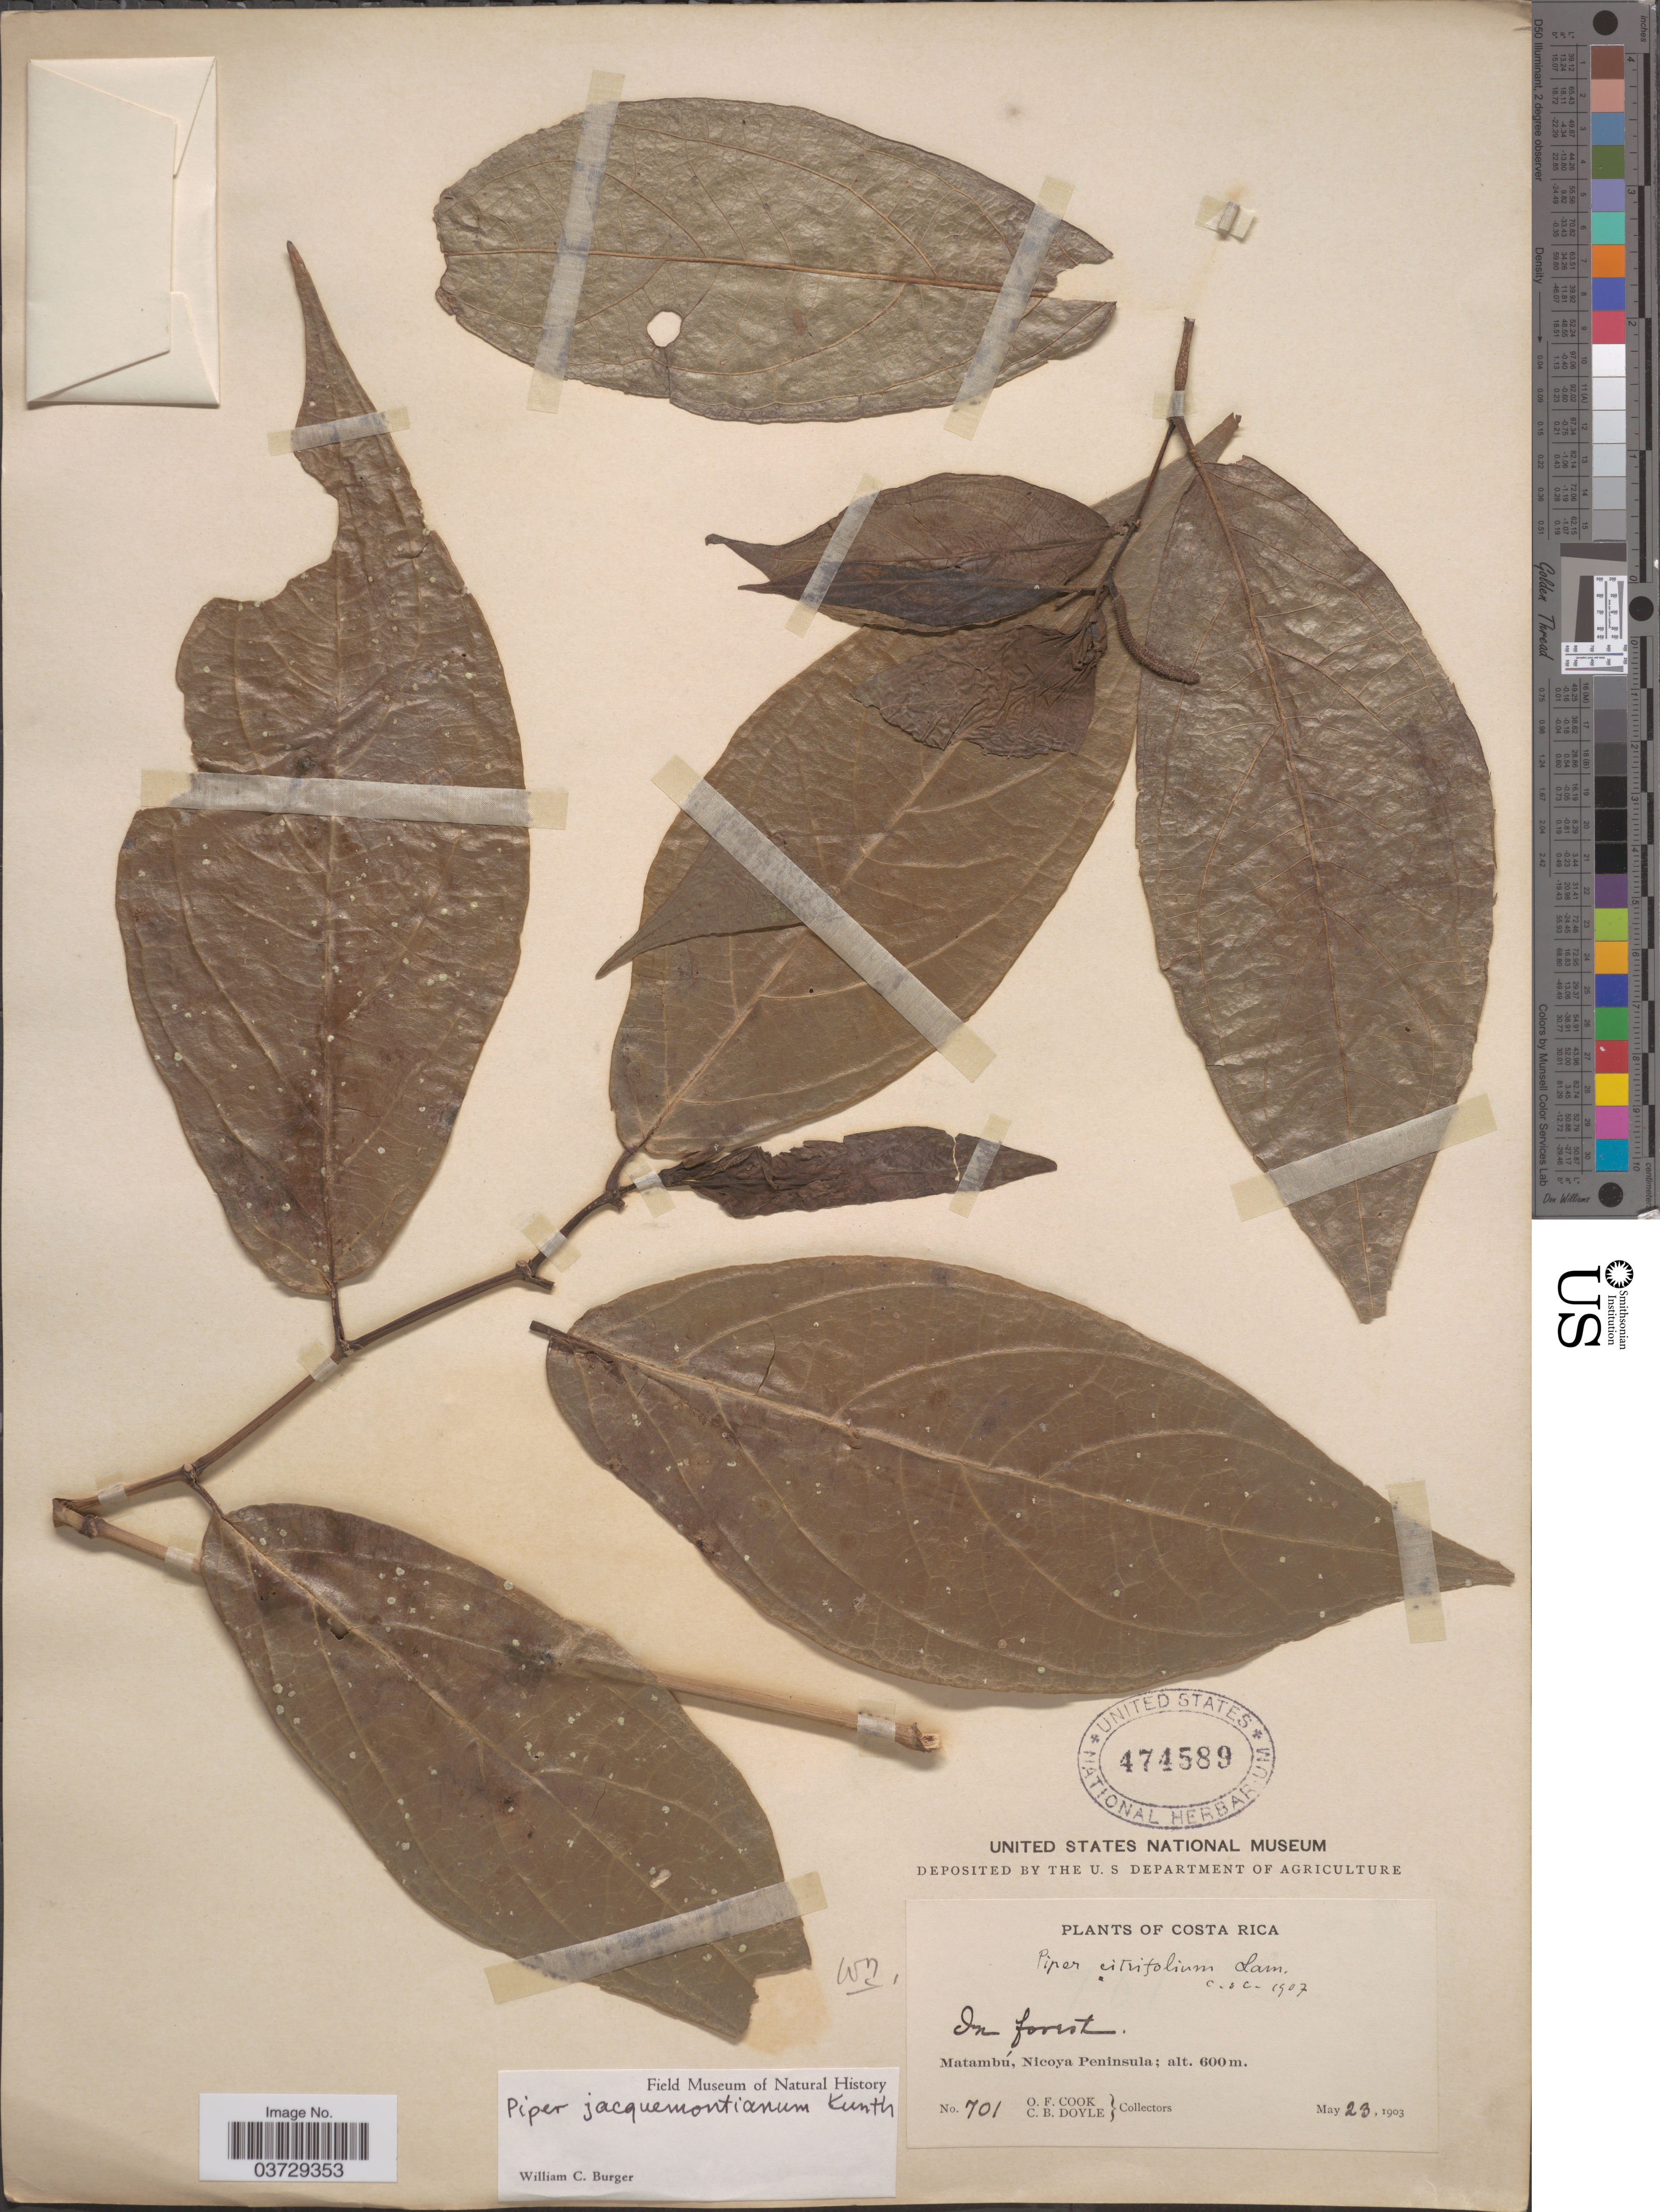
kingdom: Plantae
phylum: Tracheophyta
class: Magnoliopsida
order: Piperales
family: Piperaceae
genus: Piper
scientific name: Piper jacquemontianum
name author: Kunth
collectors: O. F. Cook & C. Doyle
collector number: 701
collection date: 1903-05-23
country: Costa Rica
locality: Matambú, Nicoya Peninsula.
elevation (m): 600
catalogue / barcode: US 474589